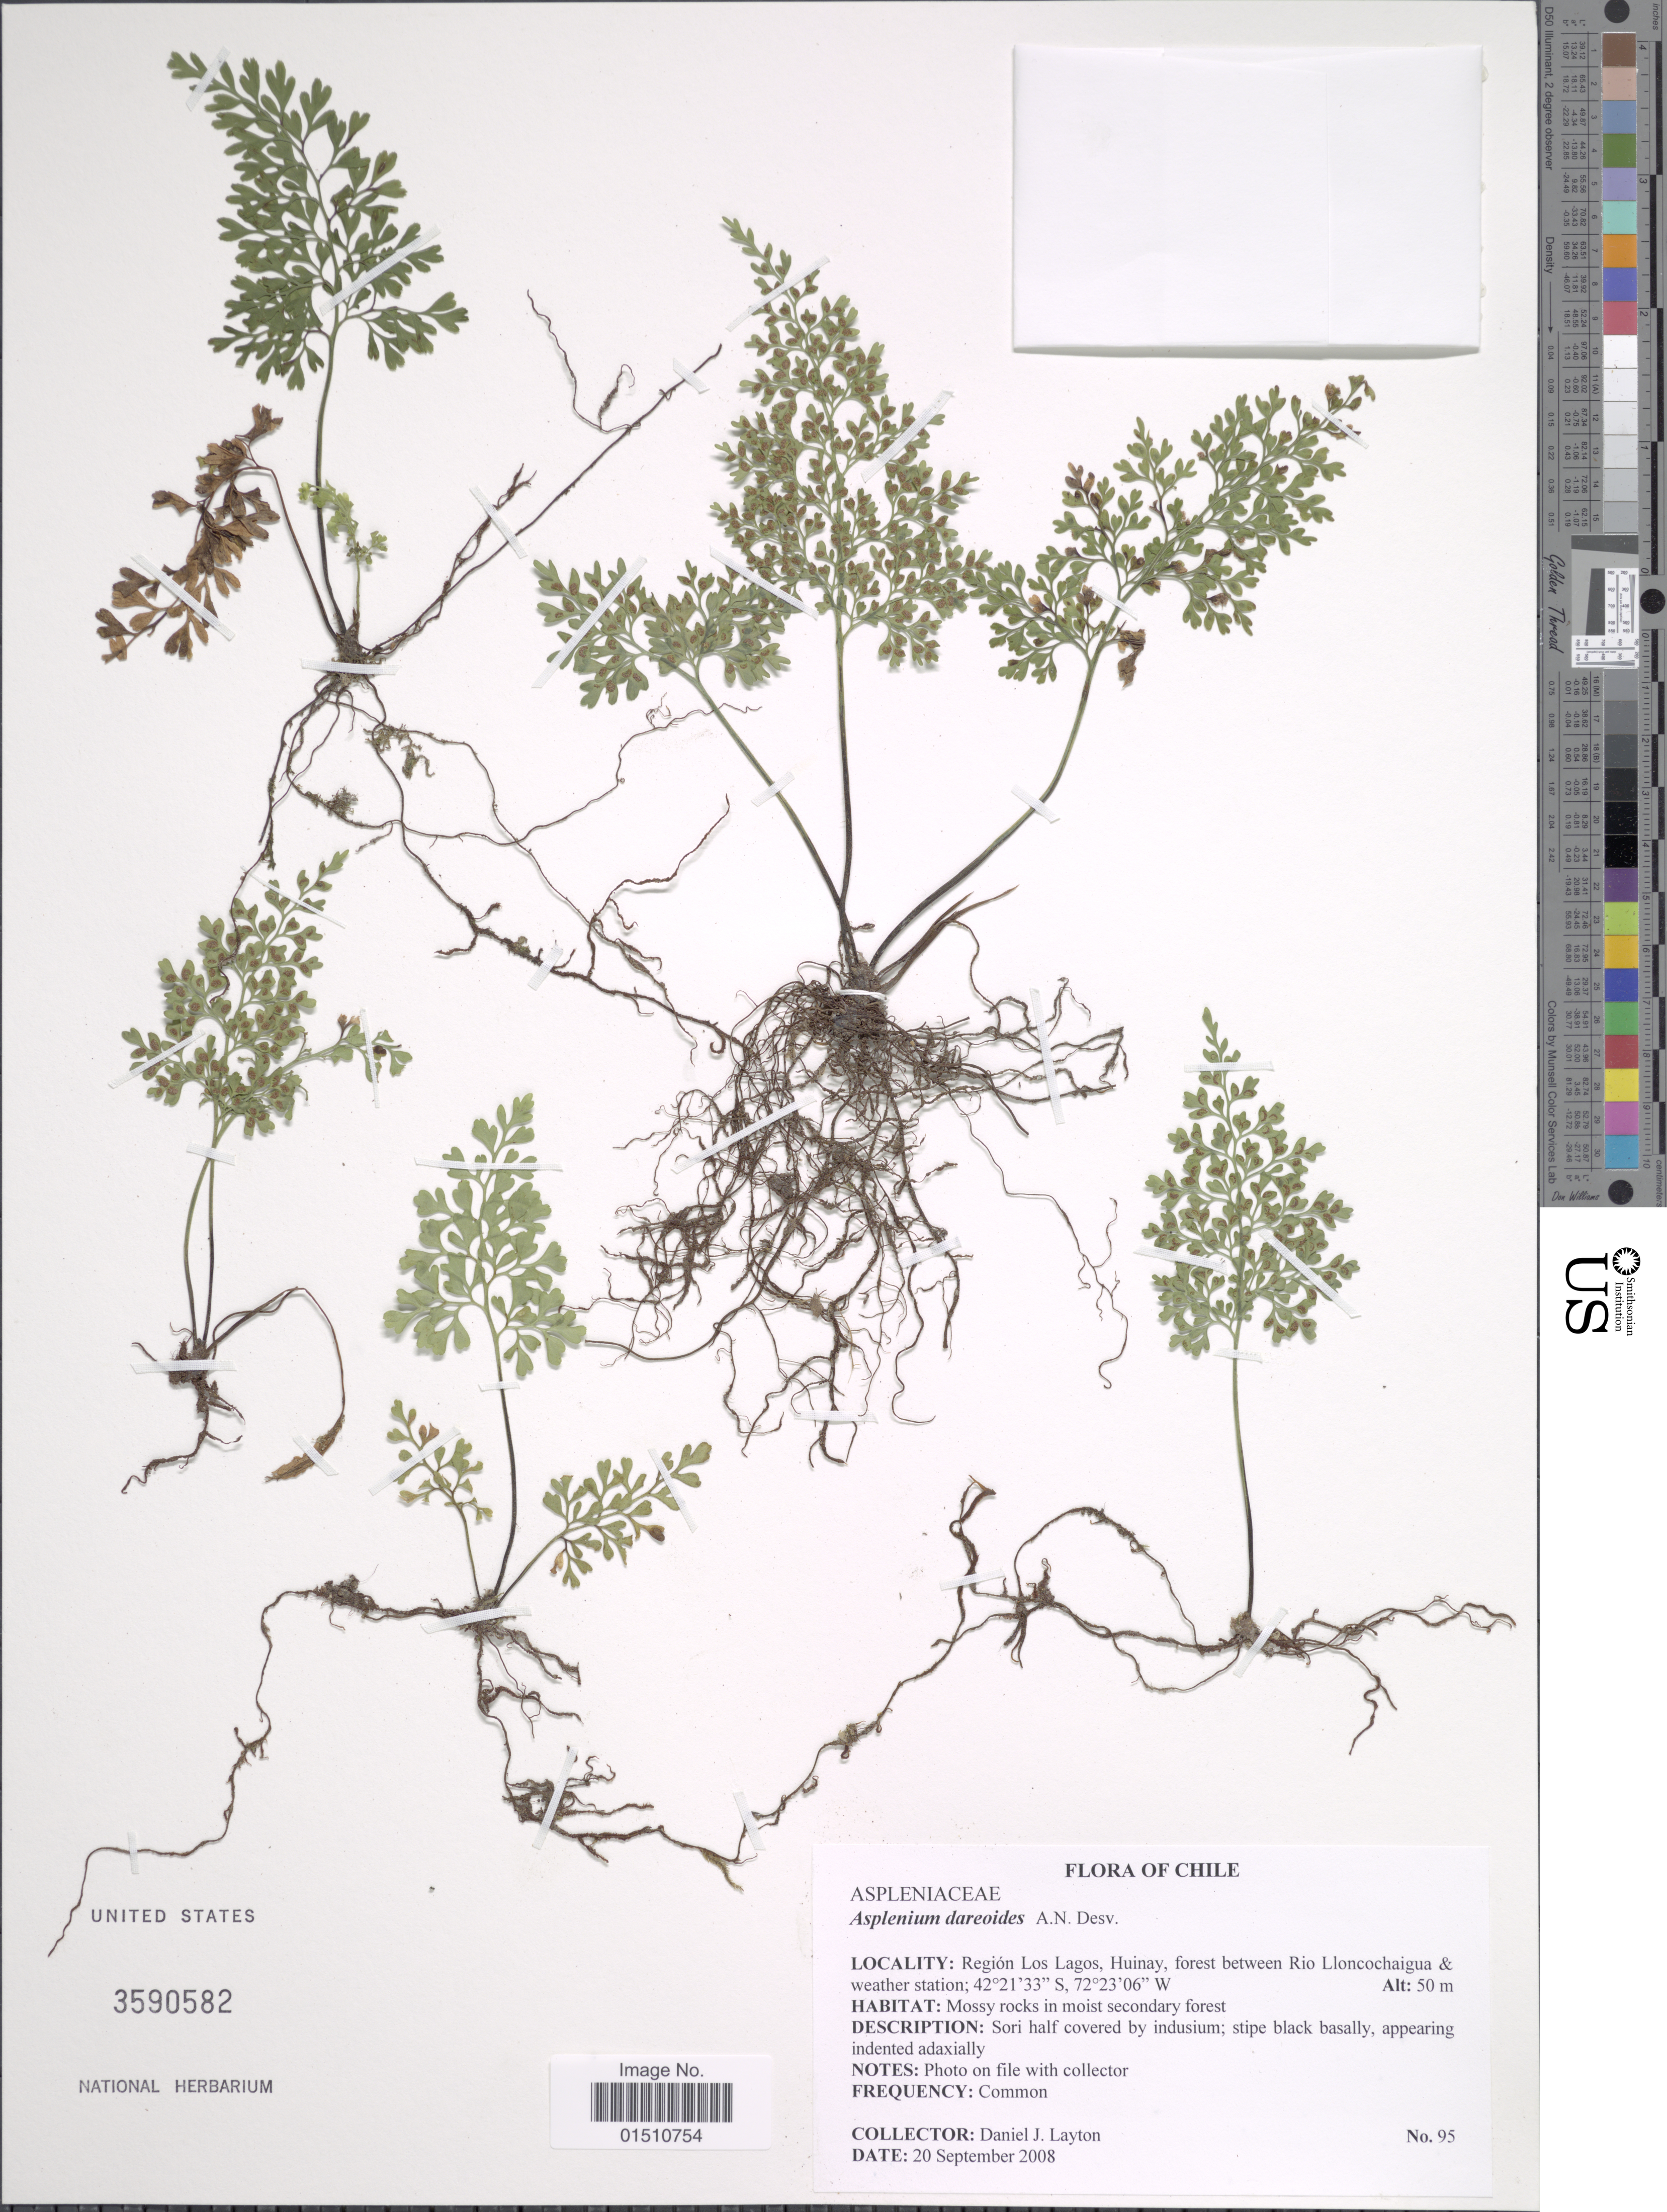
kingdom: Plantae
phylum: Tracheophyta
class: Polypodiopsida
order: Polypodiales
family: Aspleniaceae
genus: Asplenium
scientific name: Asplenium dareoides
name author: Desv.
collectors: D. J. Layton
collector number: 95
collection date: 2008-09-20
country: Chile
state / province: Los Lagos (X)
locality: Chille, Huinay, forest between Rio Llonochaigua & weather station.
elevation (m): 50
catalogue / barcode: US 3590582